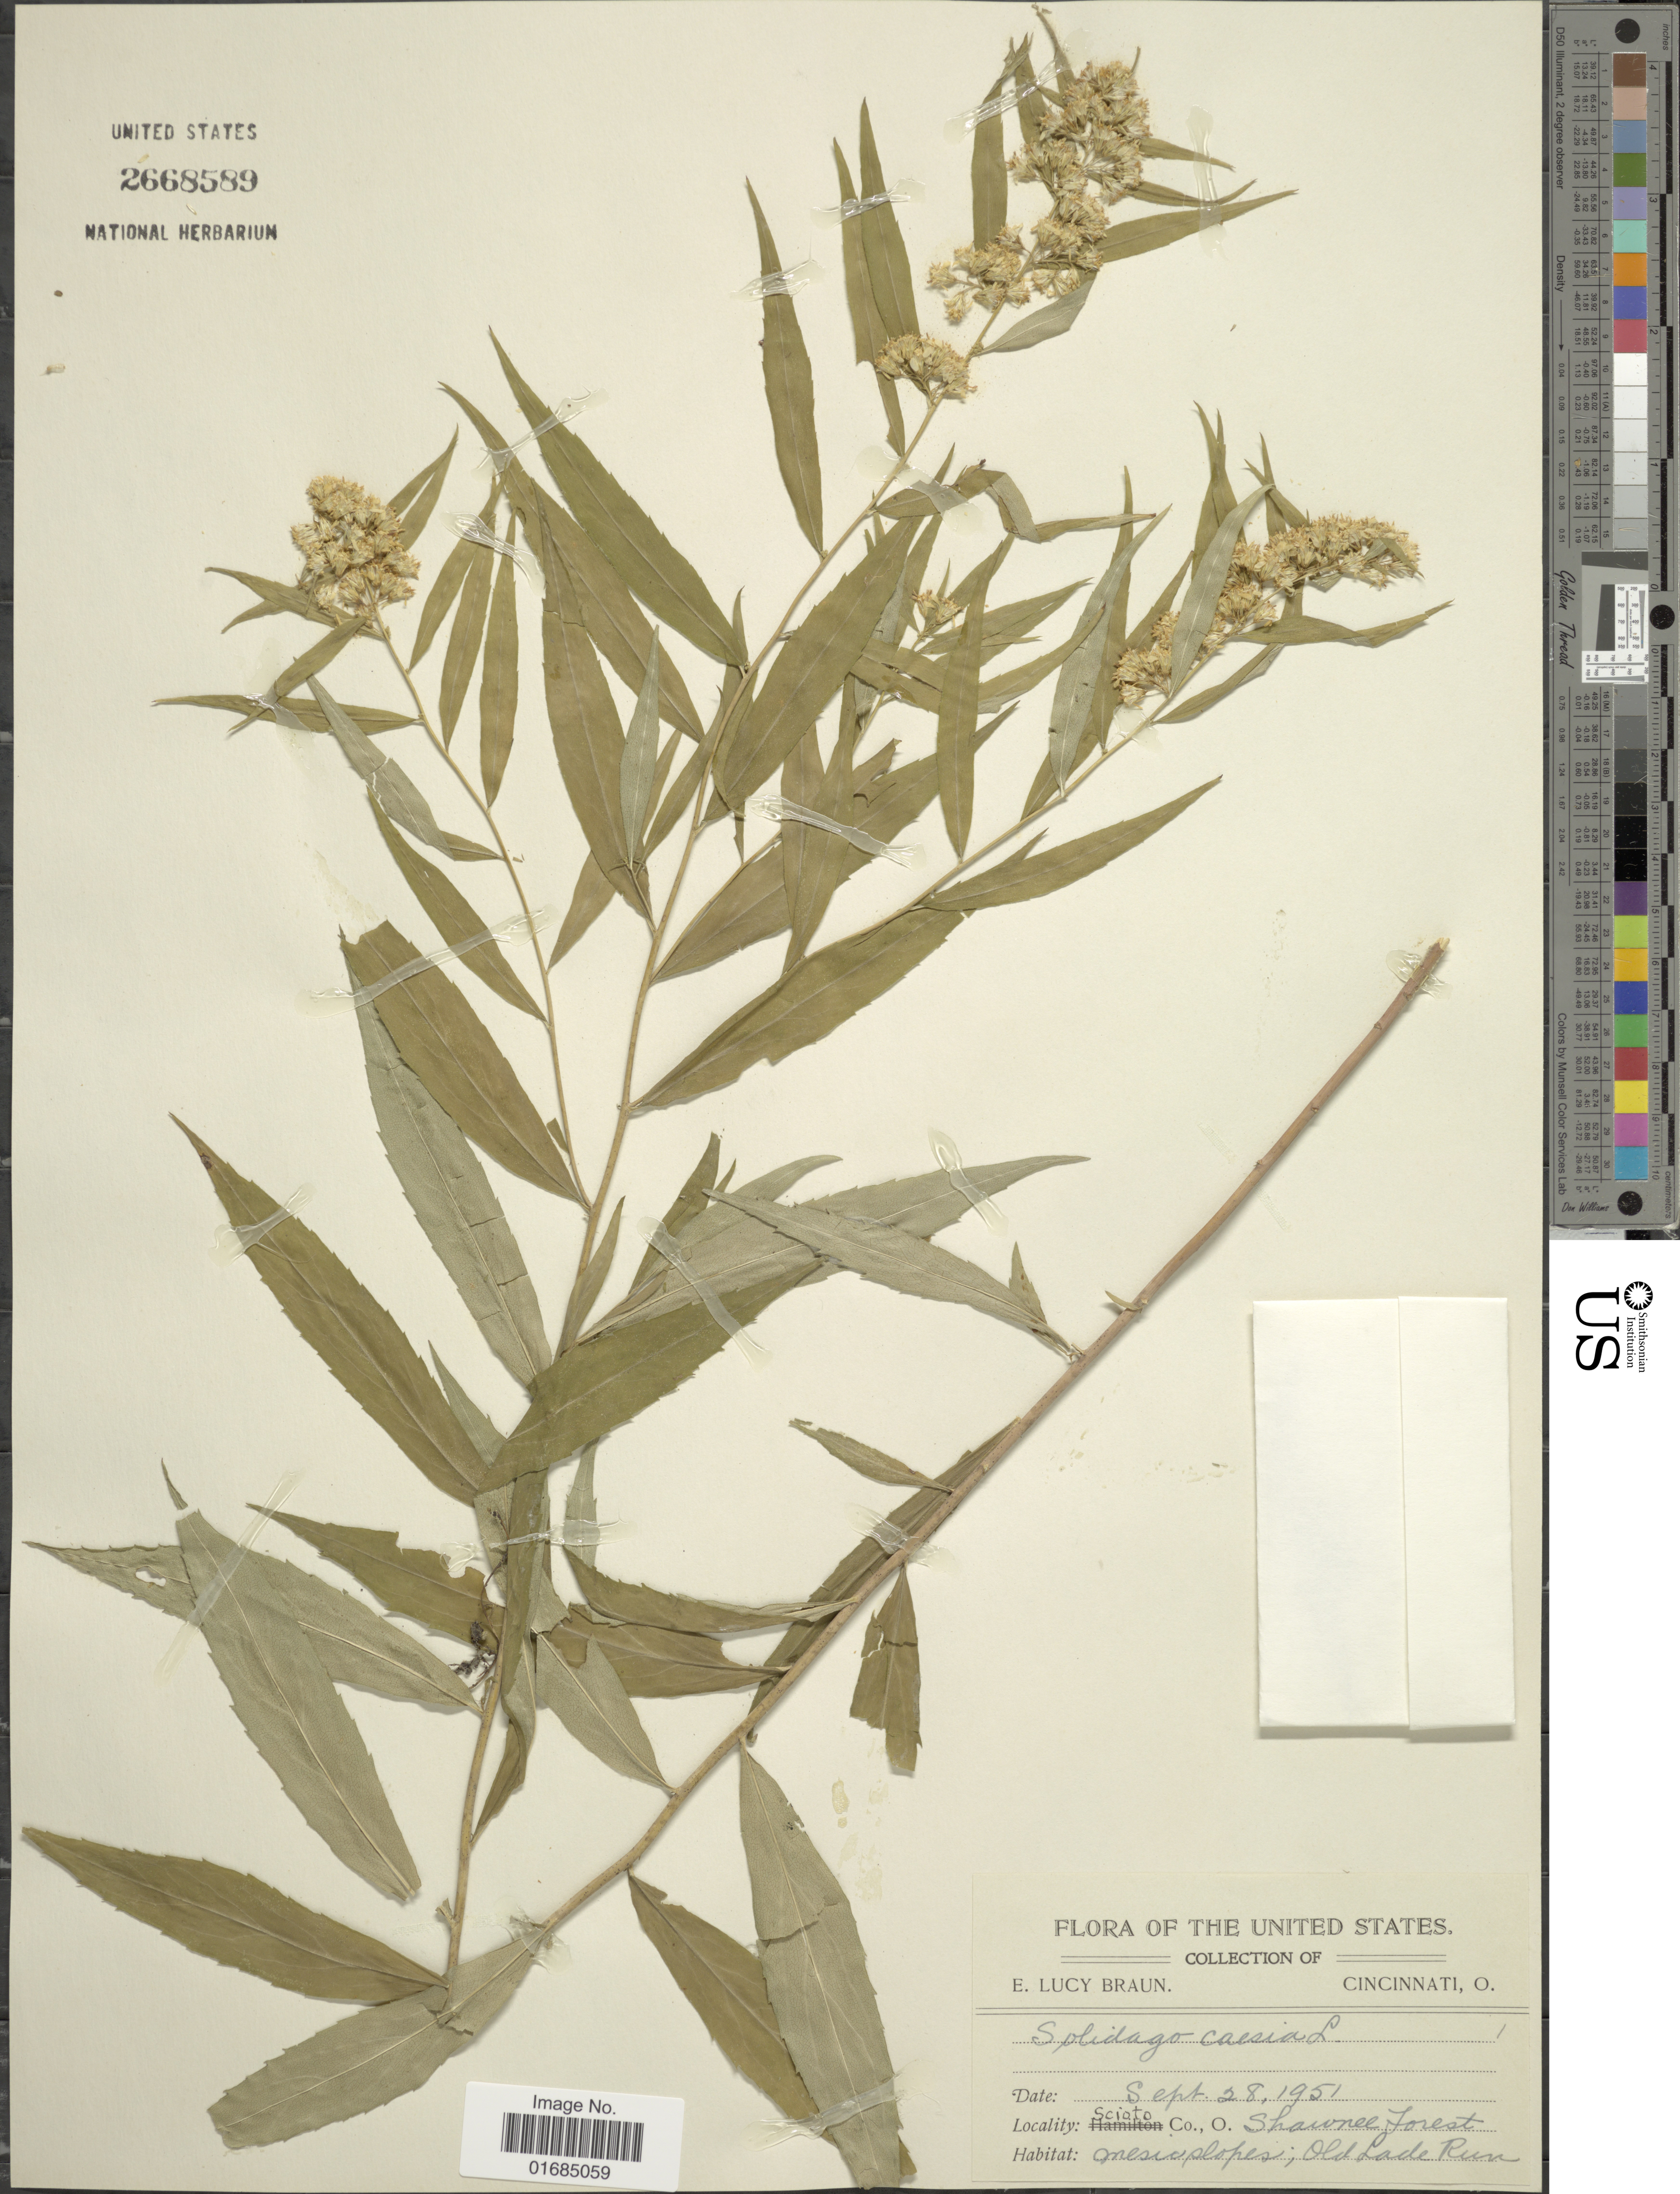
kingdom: Plantae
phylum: Tracheophyta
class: Magnoliopsida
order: Asterales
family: Asteraceae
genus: Solidago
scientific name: Solidago caesia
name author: L.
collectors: E. L. Braun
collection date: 1951-09-28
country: United States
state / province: Ohio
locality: Scioto co., O. Shawnee Forest.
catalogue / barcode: US 2668589